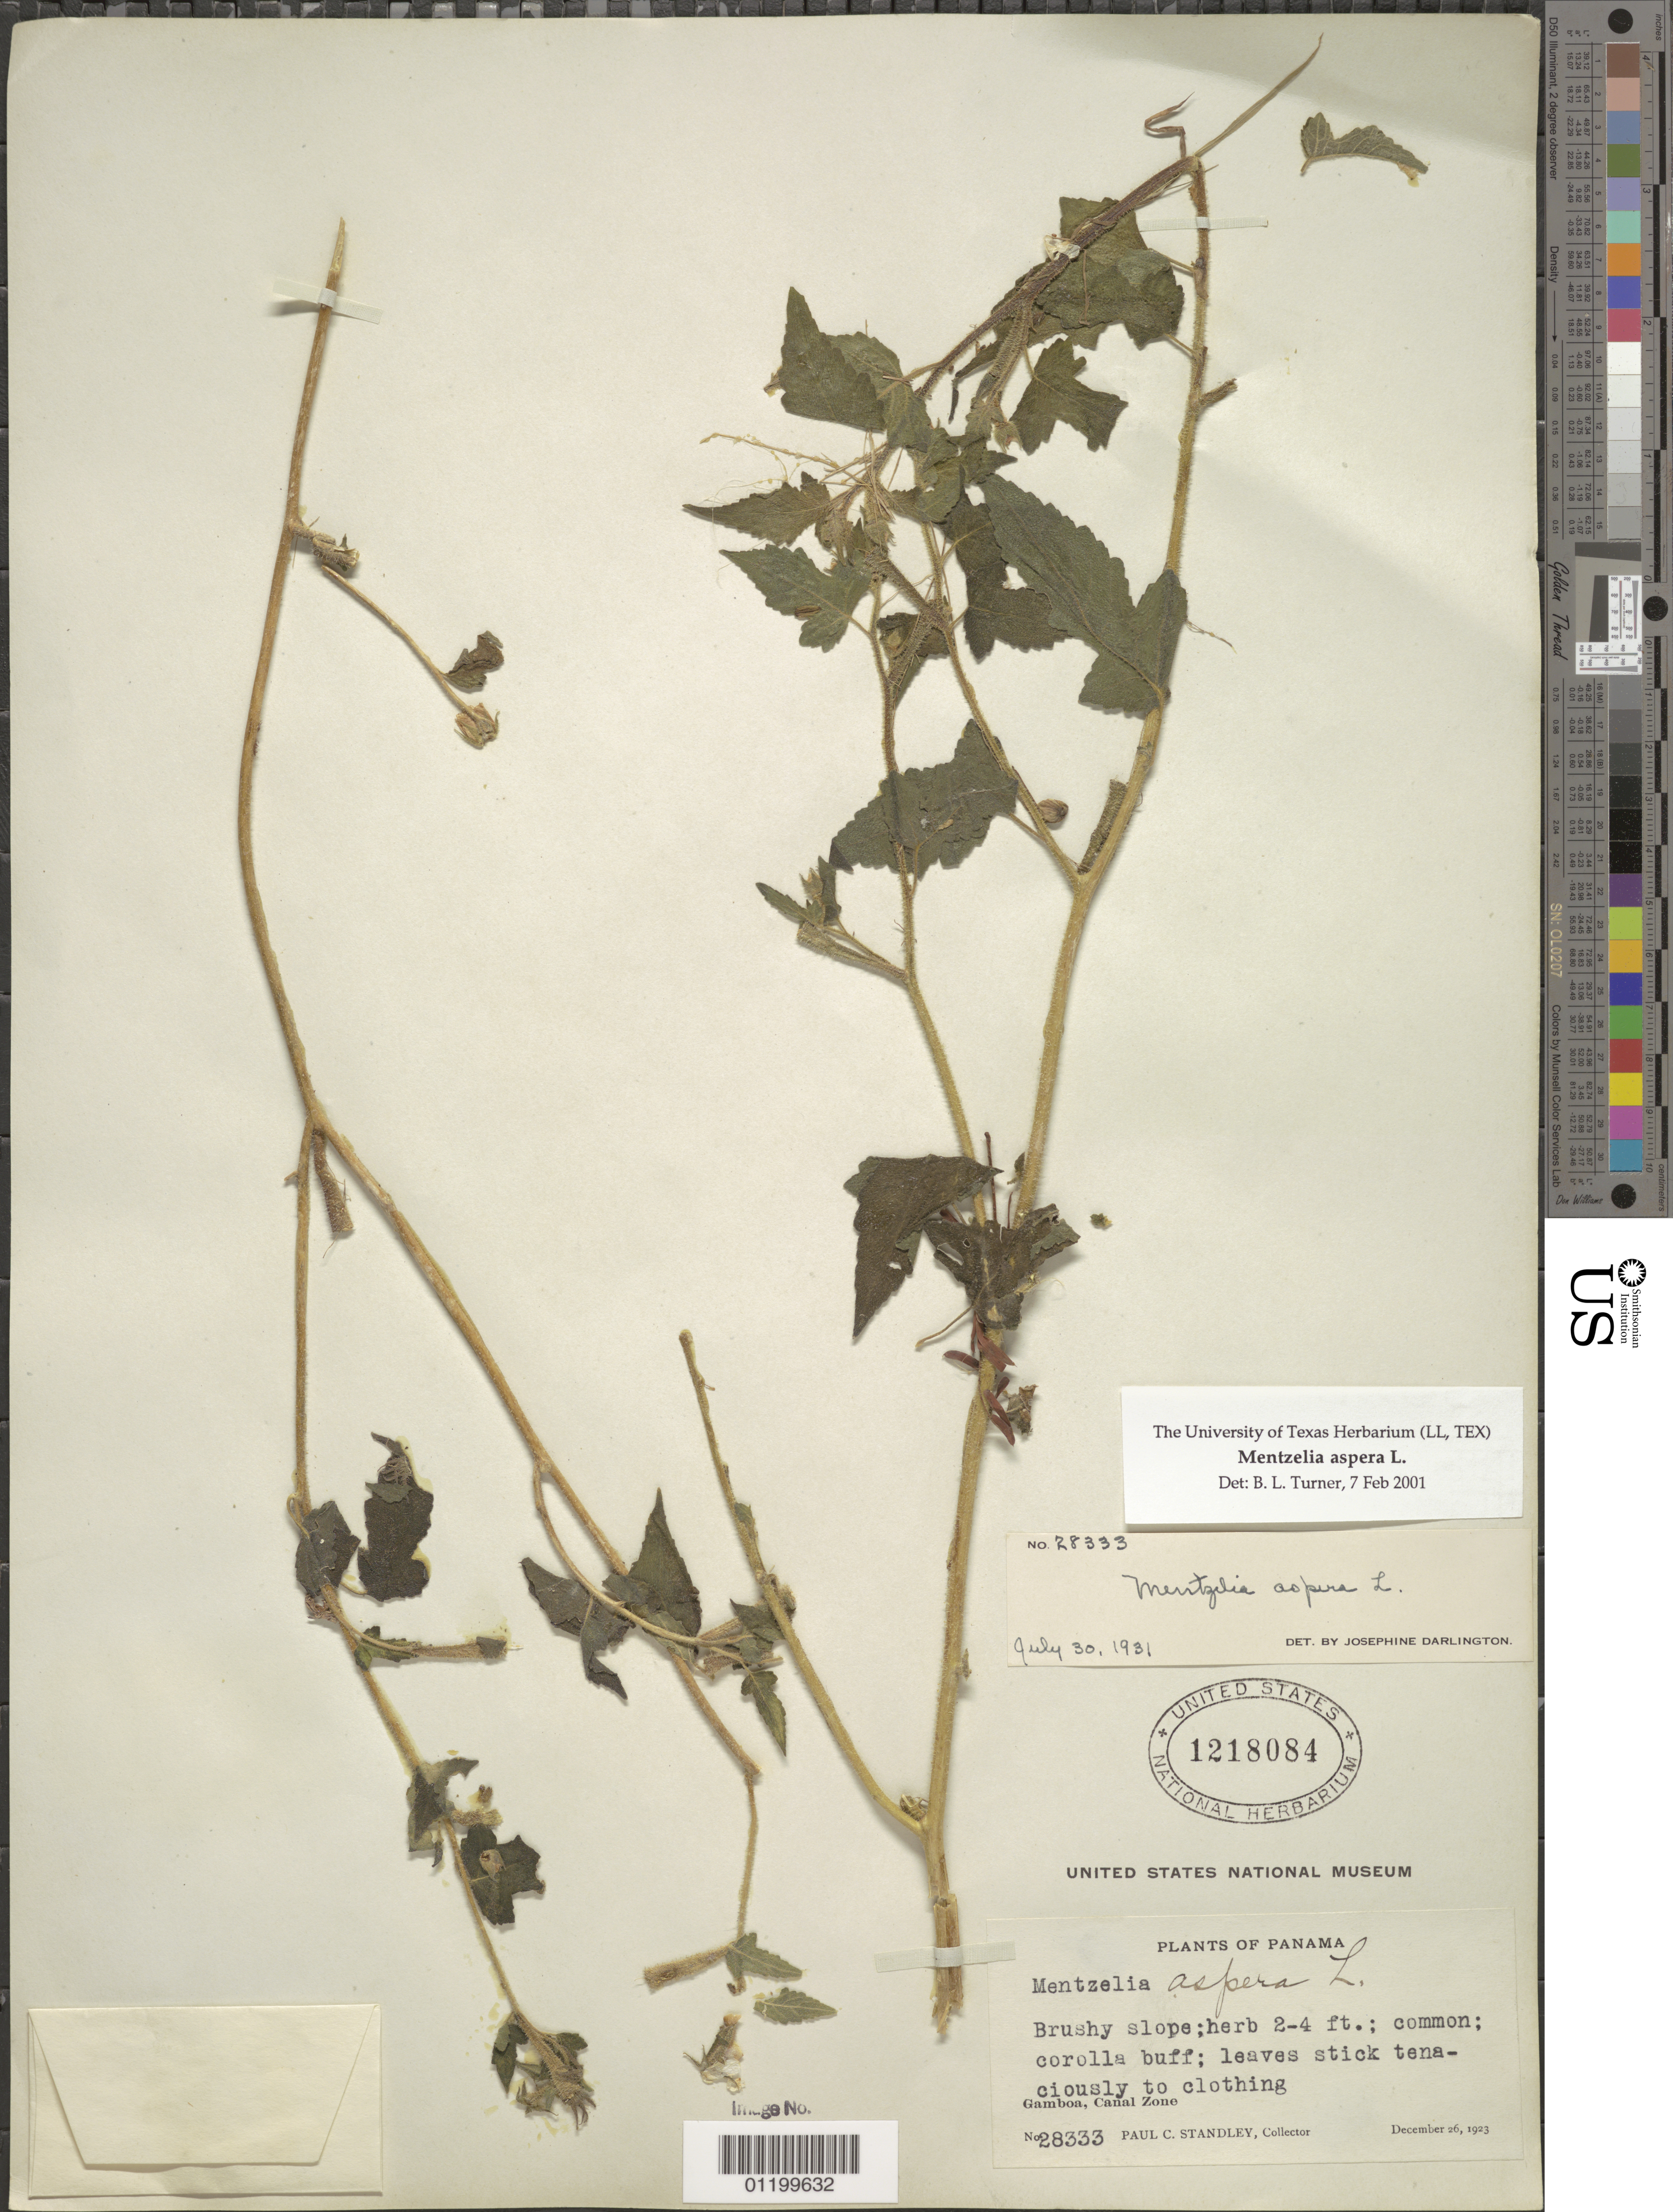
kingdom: Plantae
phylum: Tracheophyta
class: Magnoliopsida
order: Cornales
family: Loasaceae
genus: Mentzelia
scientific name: Mentzelia aspera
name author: L.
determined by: Turner, B. L.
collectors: P. C. Standley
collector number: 28333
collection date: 1923-12-26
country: Panama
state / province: Colón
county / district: Canal Zone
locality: Gamboa.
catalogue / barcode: US 1218084